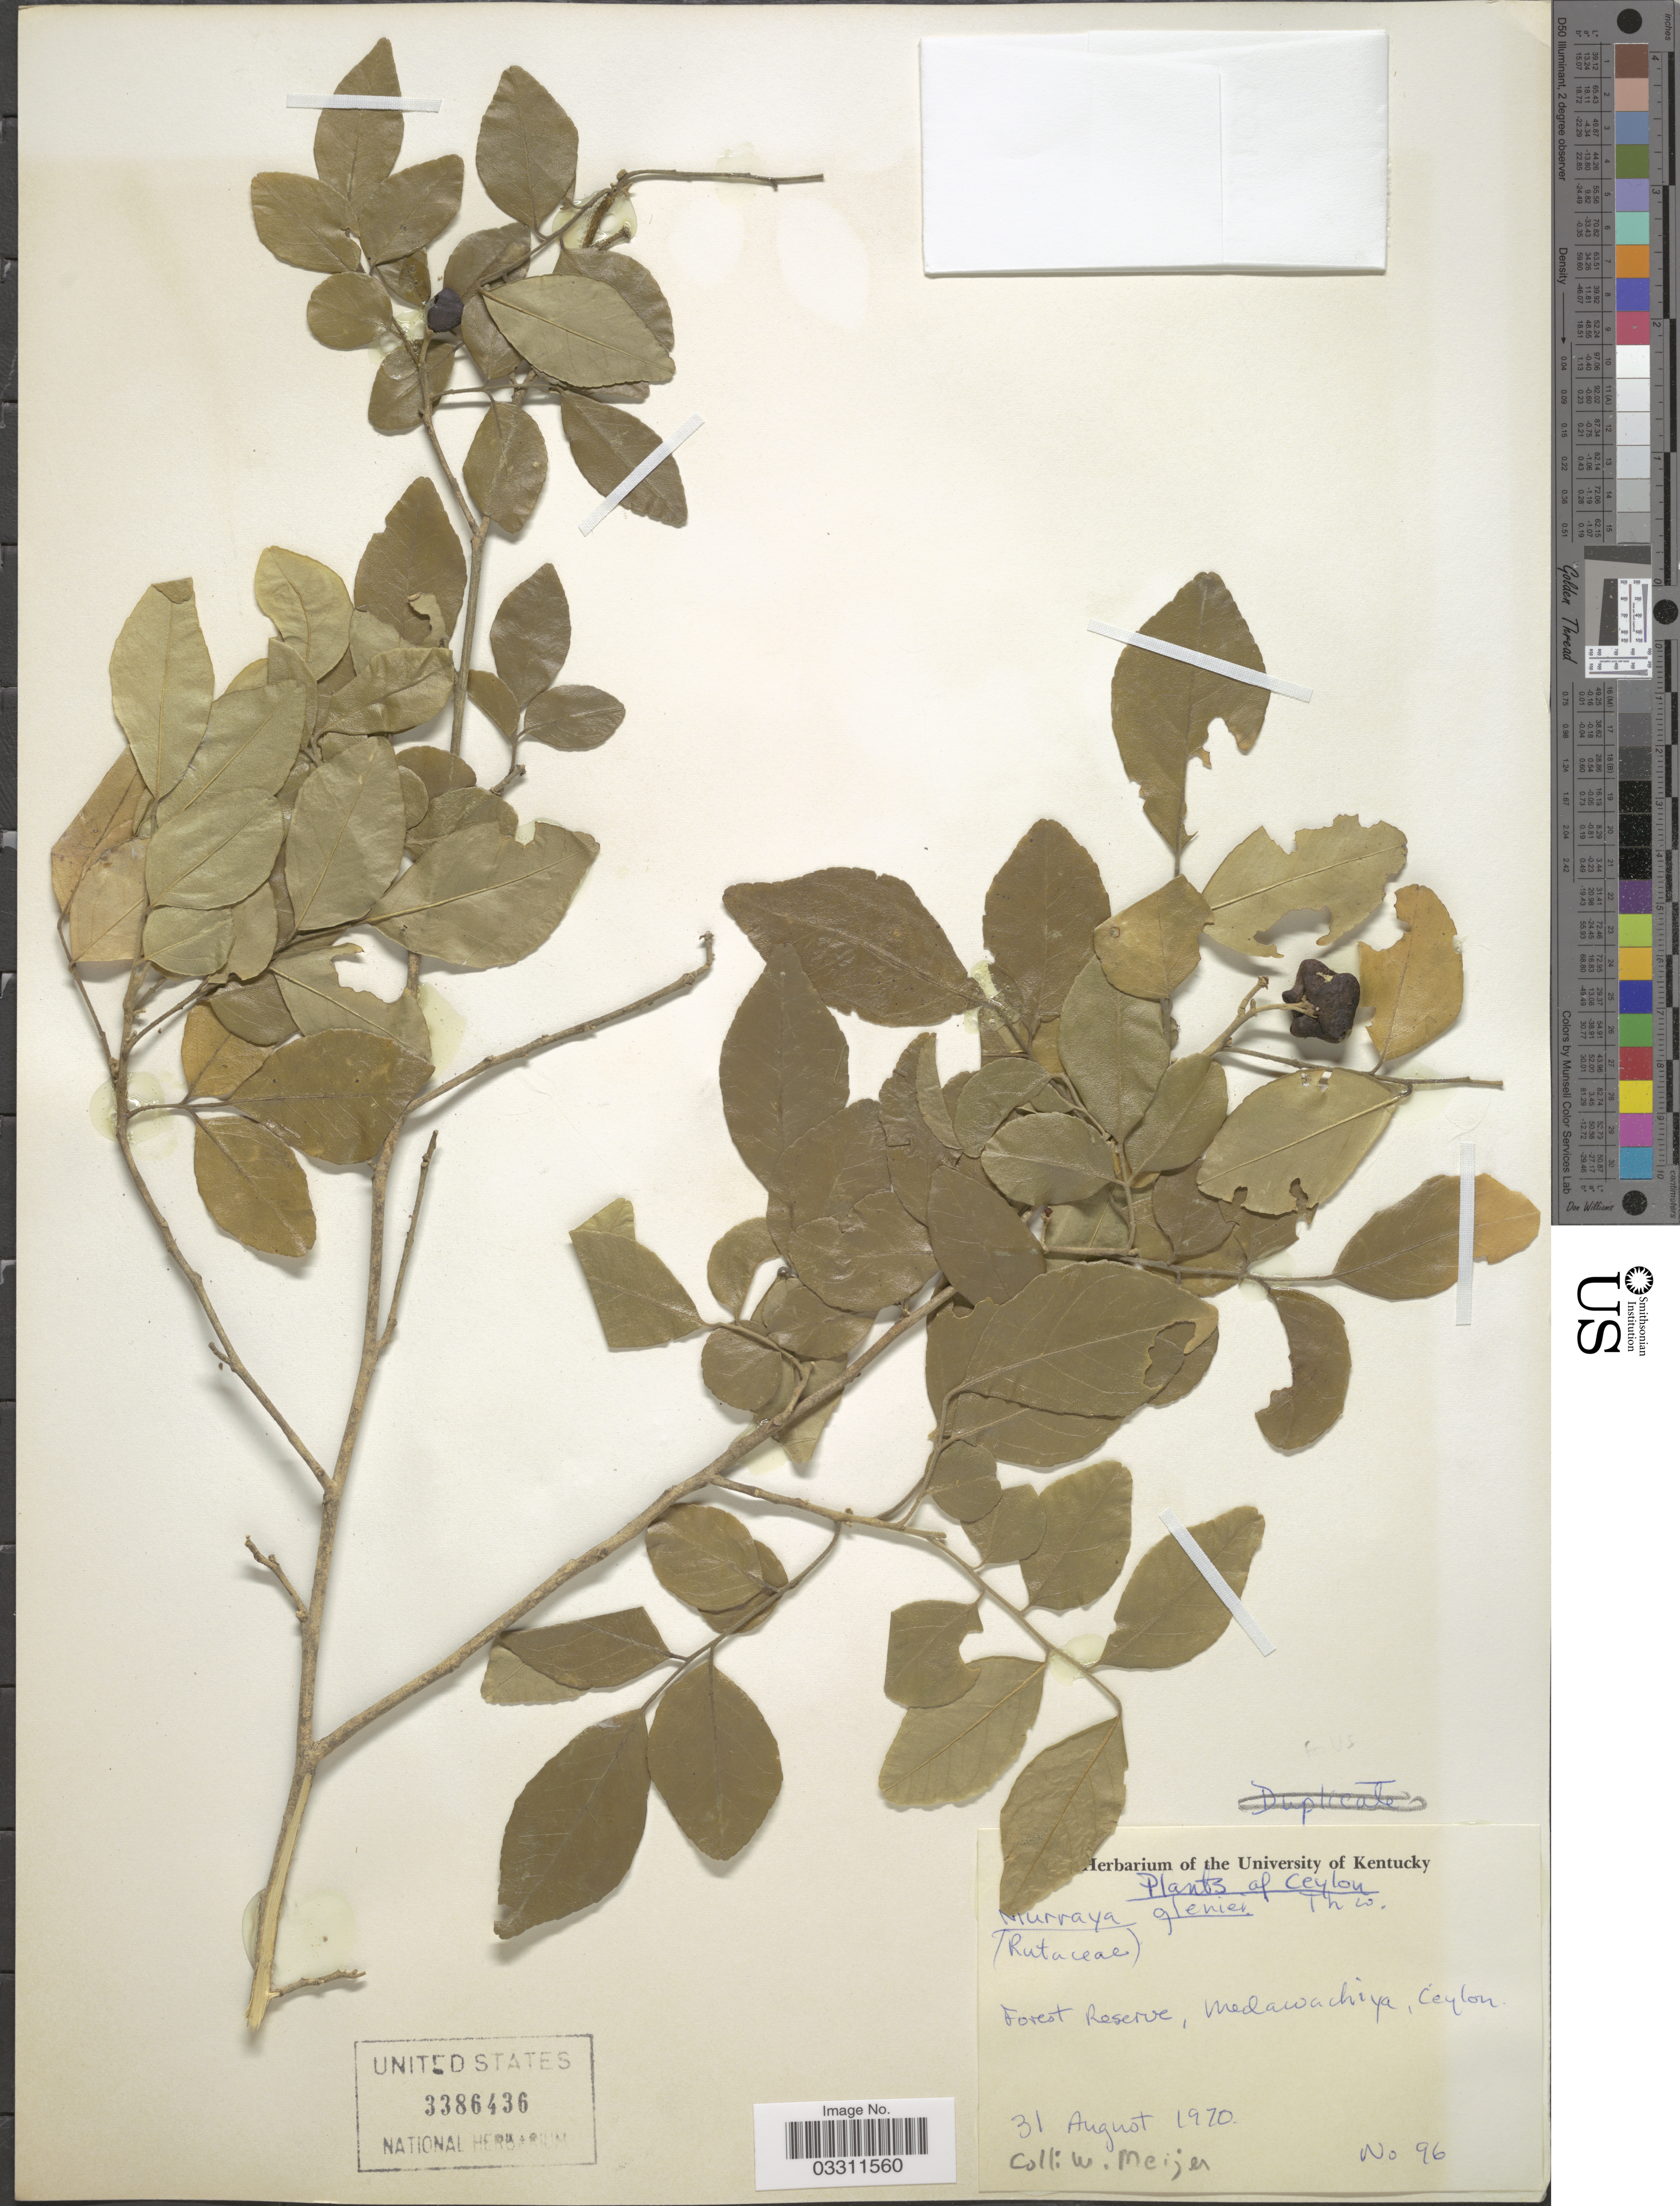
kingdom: Plantae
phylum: Tracheophyta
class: Magnoliopsida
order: Sapindales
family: Rutaceae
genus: Murraya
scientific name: Murraya glenieii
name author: Thwaites ex Oliv.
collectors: W. Meijer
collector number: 96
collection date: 1970-08-31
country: Sri Lanka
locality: Forest Reserve, Medawachiya, Ceylon.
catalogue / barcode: US 3386436